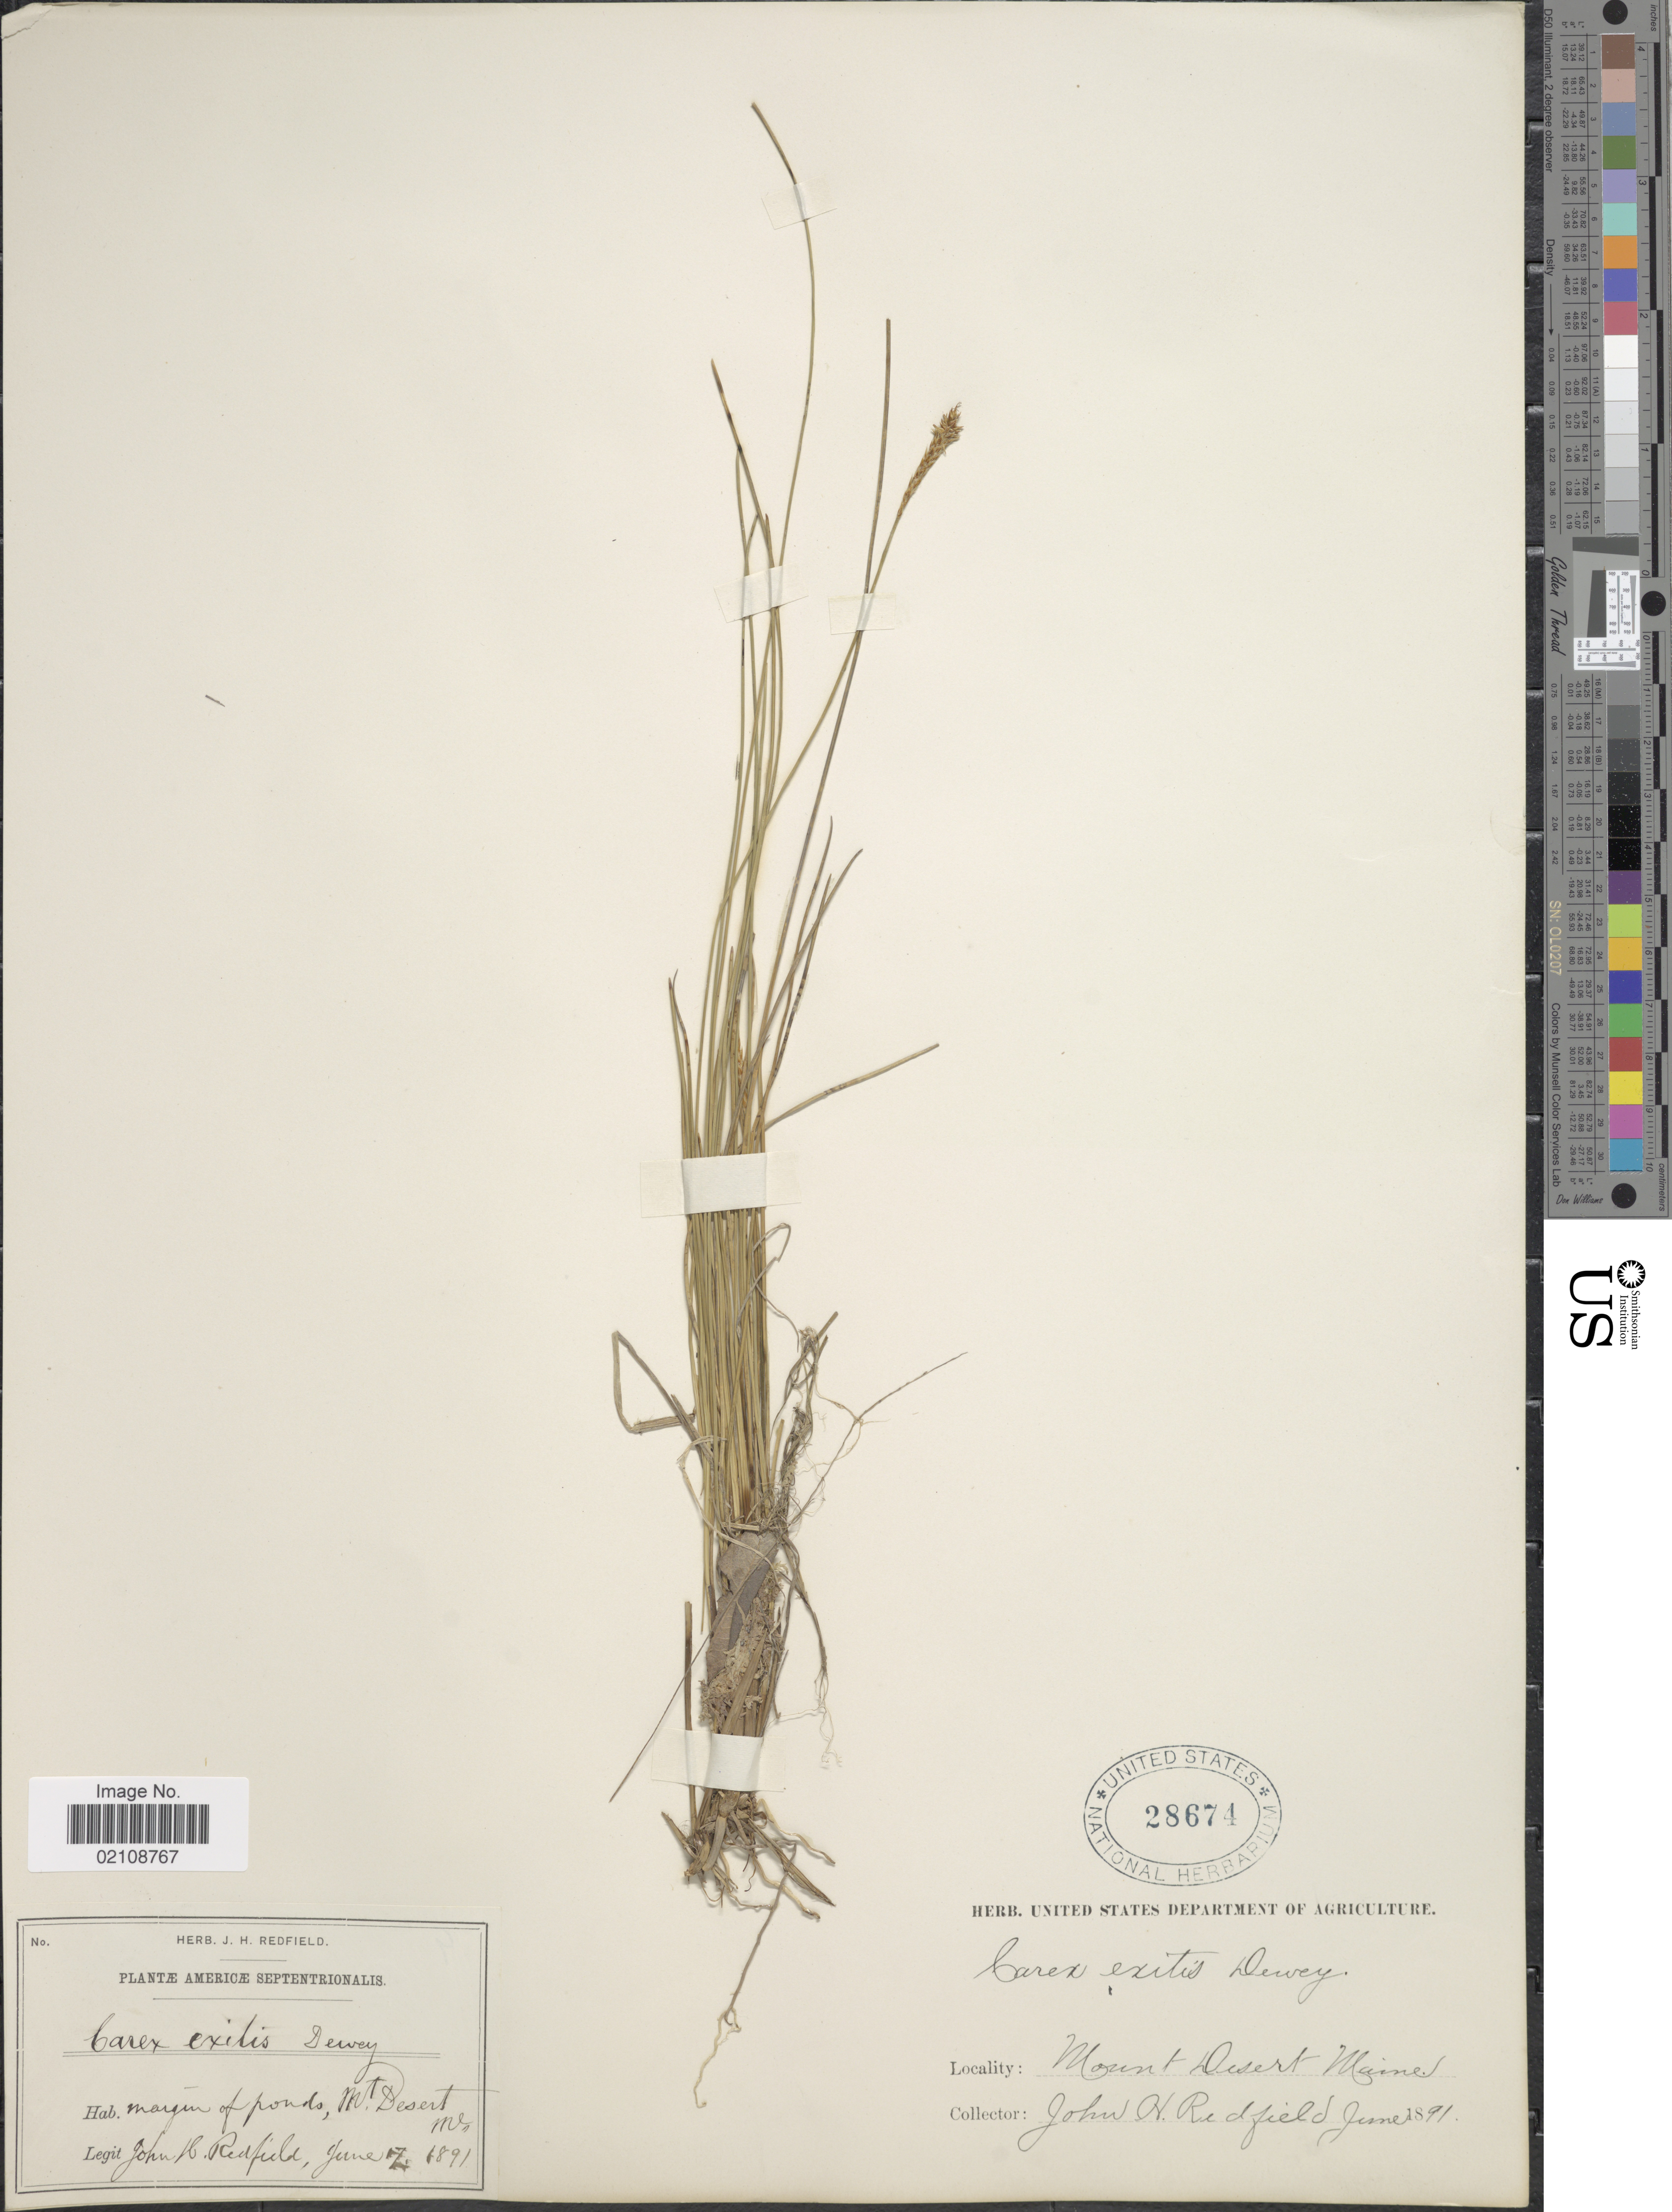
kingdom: Plantae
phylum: Tracheophyta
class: Liliopsida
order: Poales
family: Cyperaceae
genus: Carex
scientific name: Carex exilis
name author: Dewey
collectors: J. Redfield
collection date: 1891-06-17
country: United States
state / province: Maine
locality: Margin of ponds, Mount Desert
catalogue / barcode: US 28674